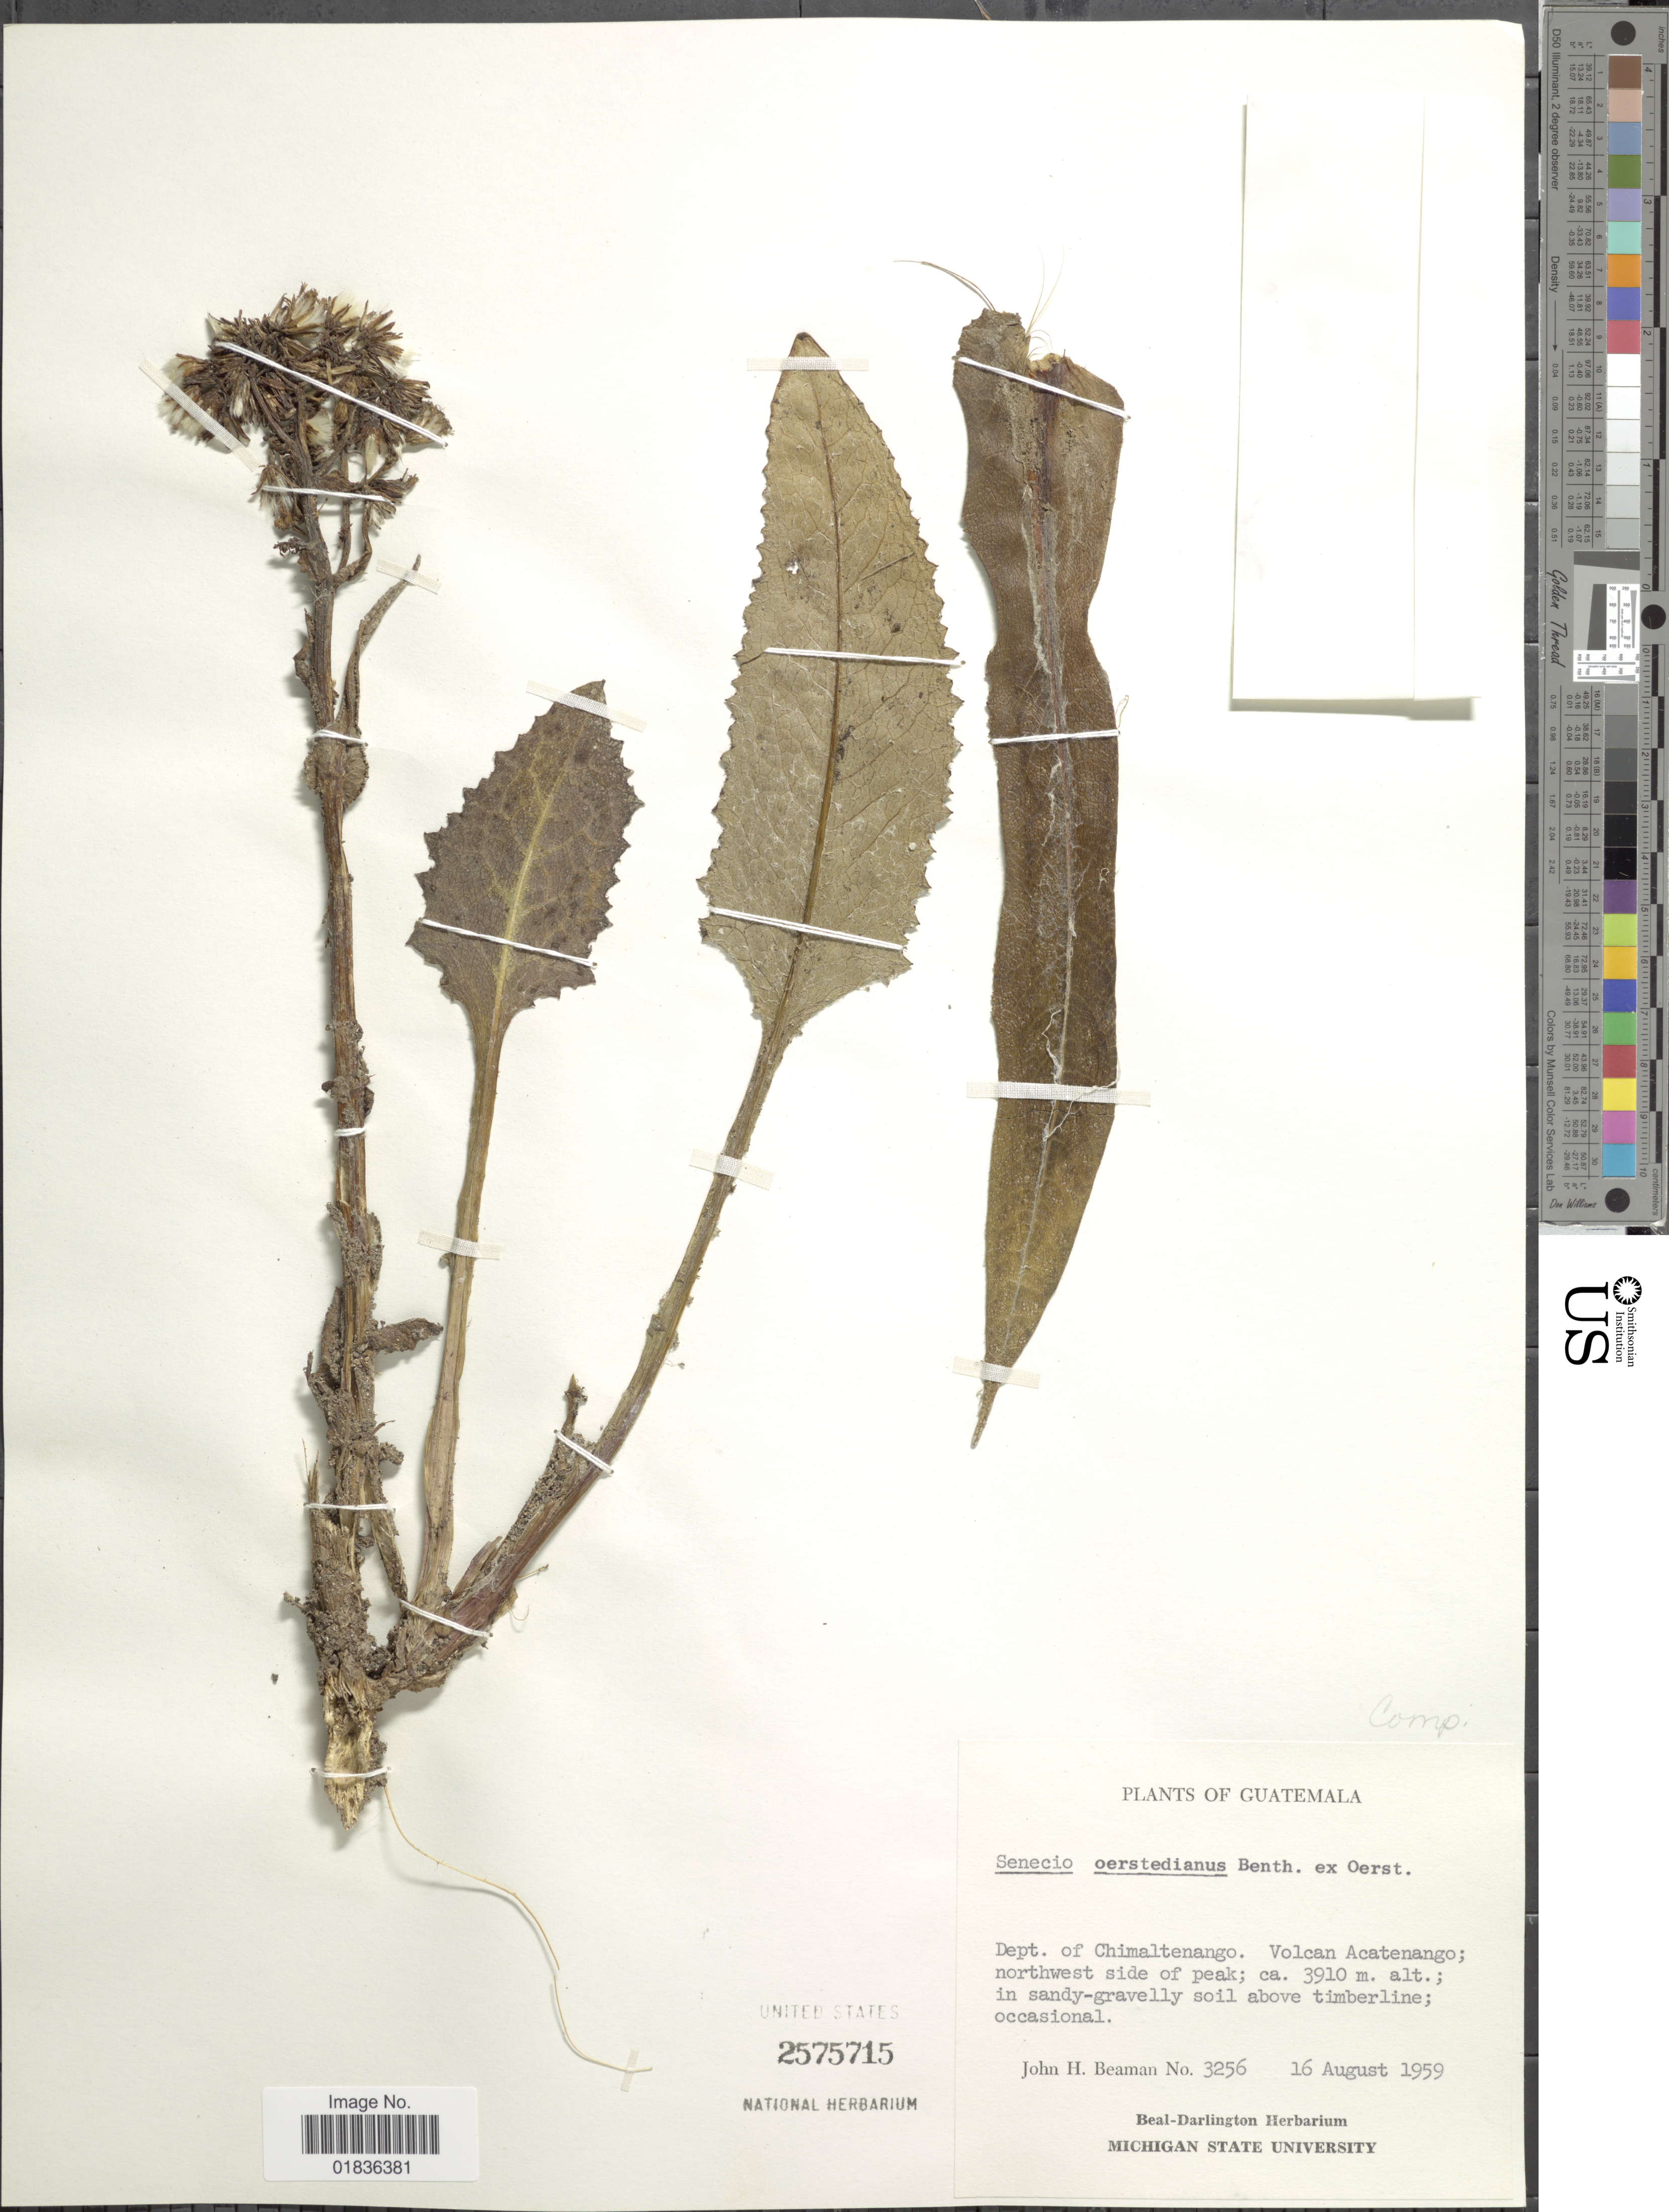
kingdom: Plantae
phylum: Tracheophyta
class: Magnoliopsida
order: Asterales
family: Asteraceae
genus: Senecio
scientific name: Senecio oerstedianus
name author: Benth.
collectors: J. H. Beaman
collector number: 3256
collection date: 1959-08-16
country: Guatemala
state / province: Chimaltenango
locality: Volcan Acatenango; northwest side of peak.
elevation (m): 3910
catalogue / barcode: US 2575715